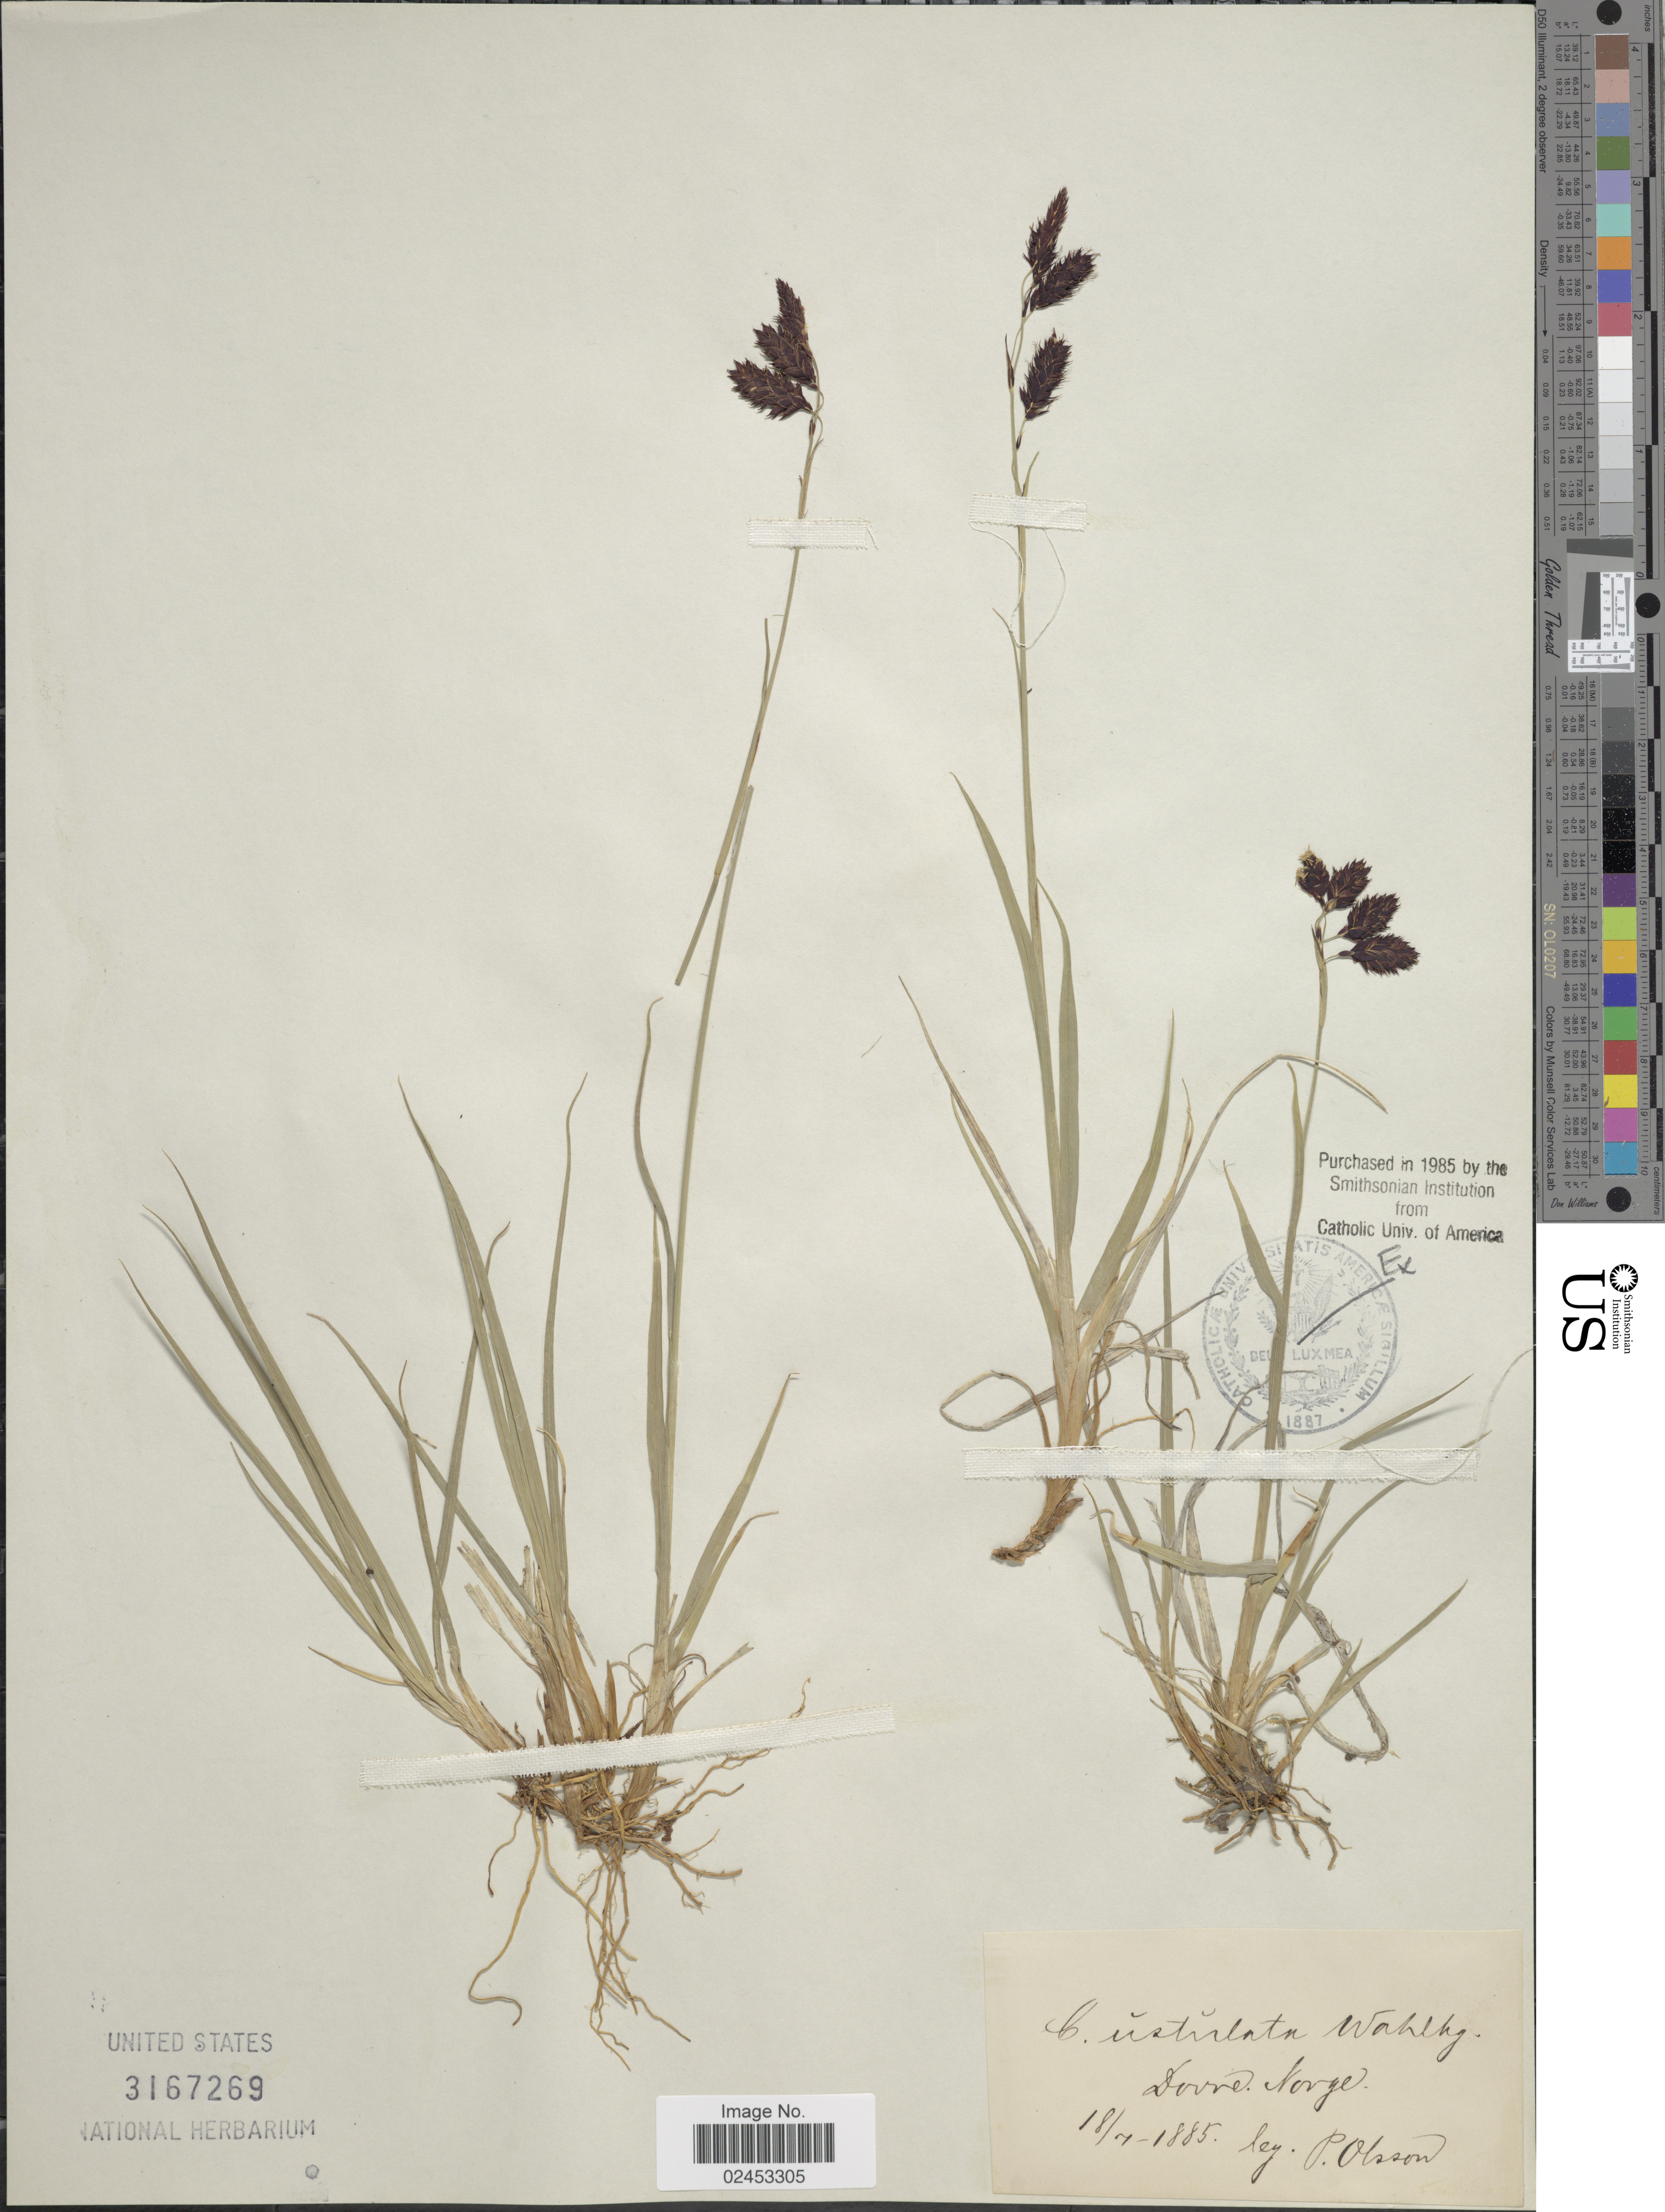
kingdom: Plantae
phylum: Tracheophyta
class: Liliopsida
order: Poales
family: Cyperaceae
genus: Carex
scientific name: Carex atrofusca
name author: Schkuhr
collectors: P. Olsson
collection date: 1885-07-18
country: Norway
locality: Norge, Dovre.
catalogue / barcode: US 3167269